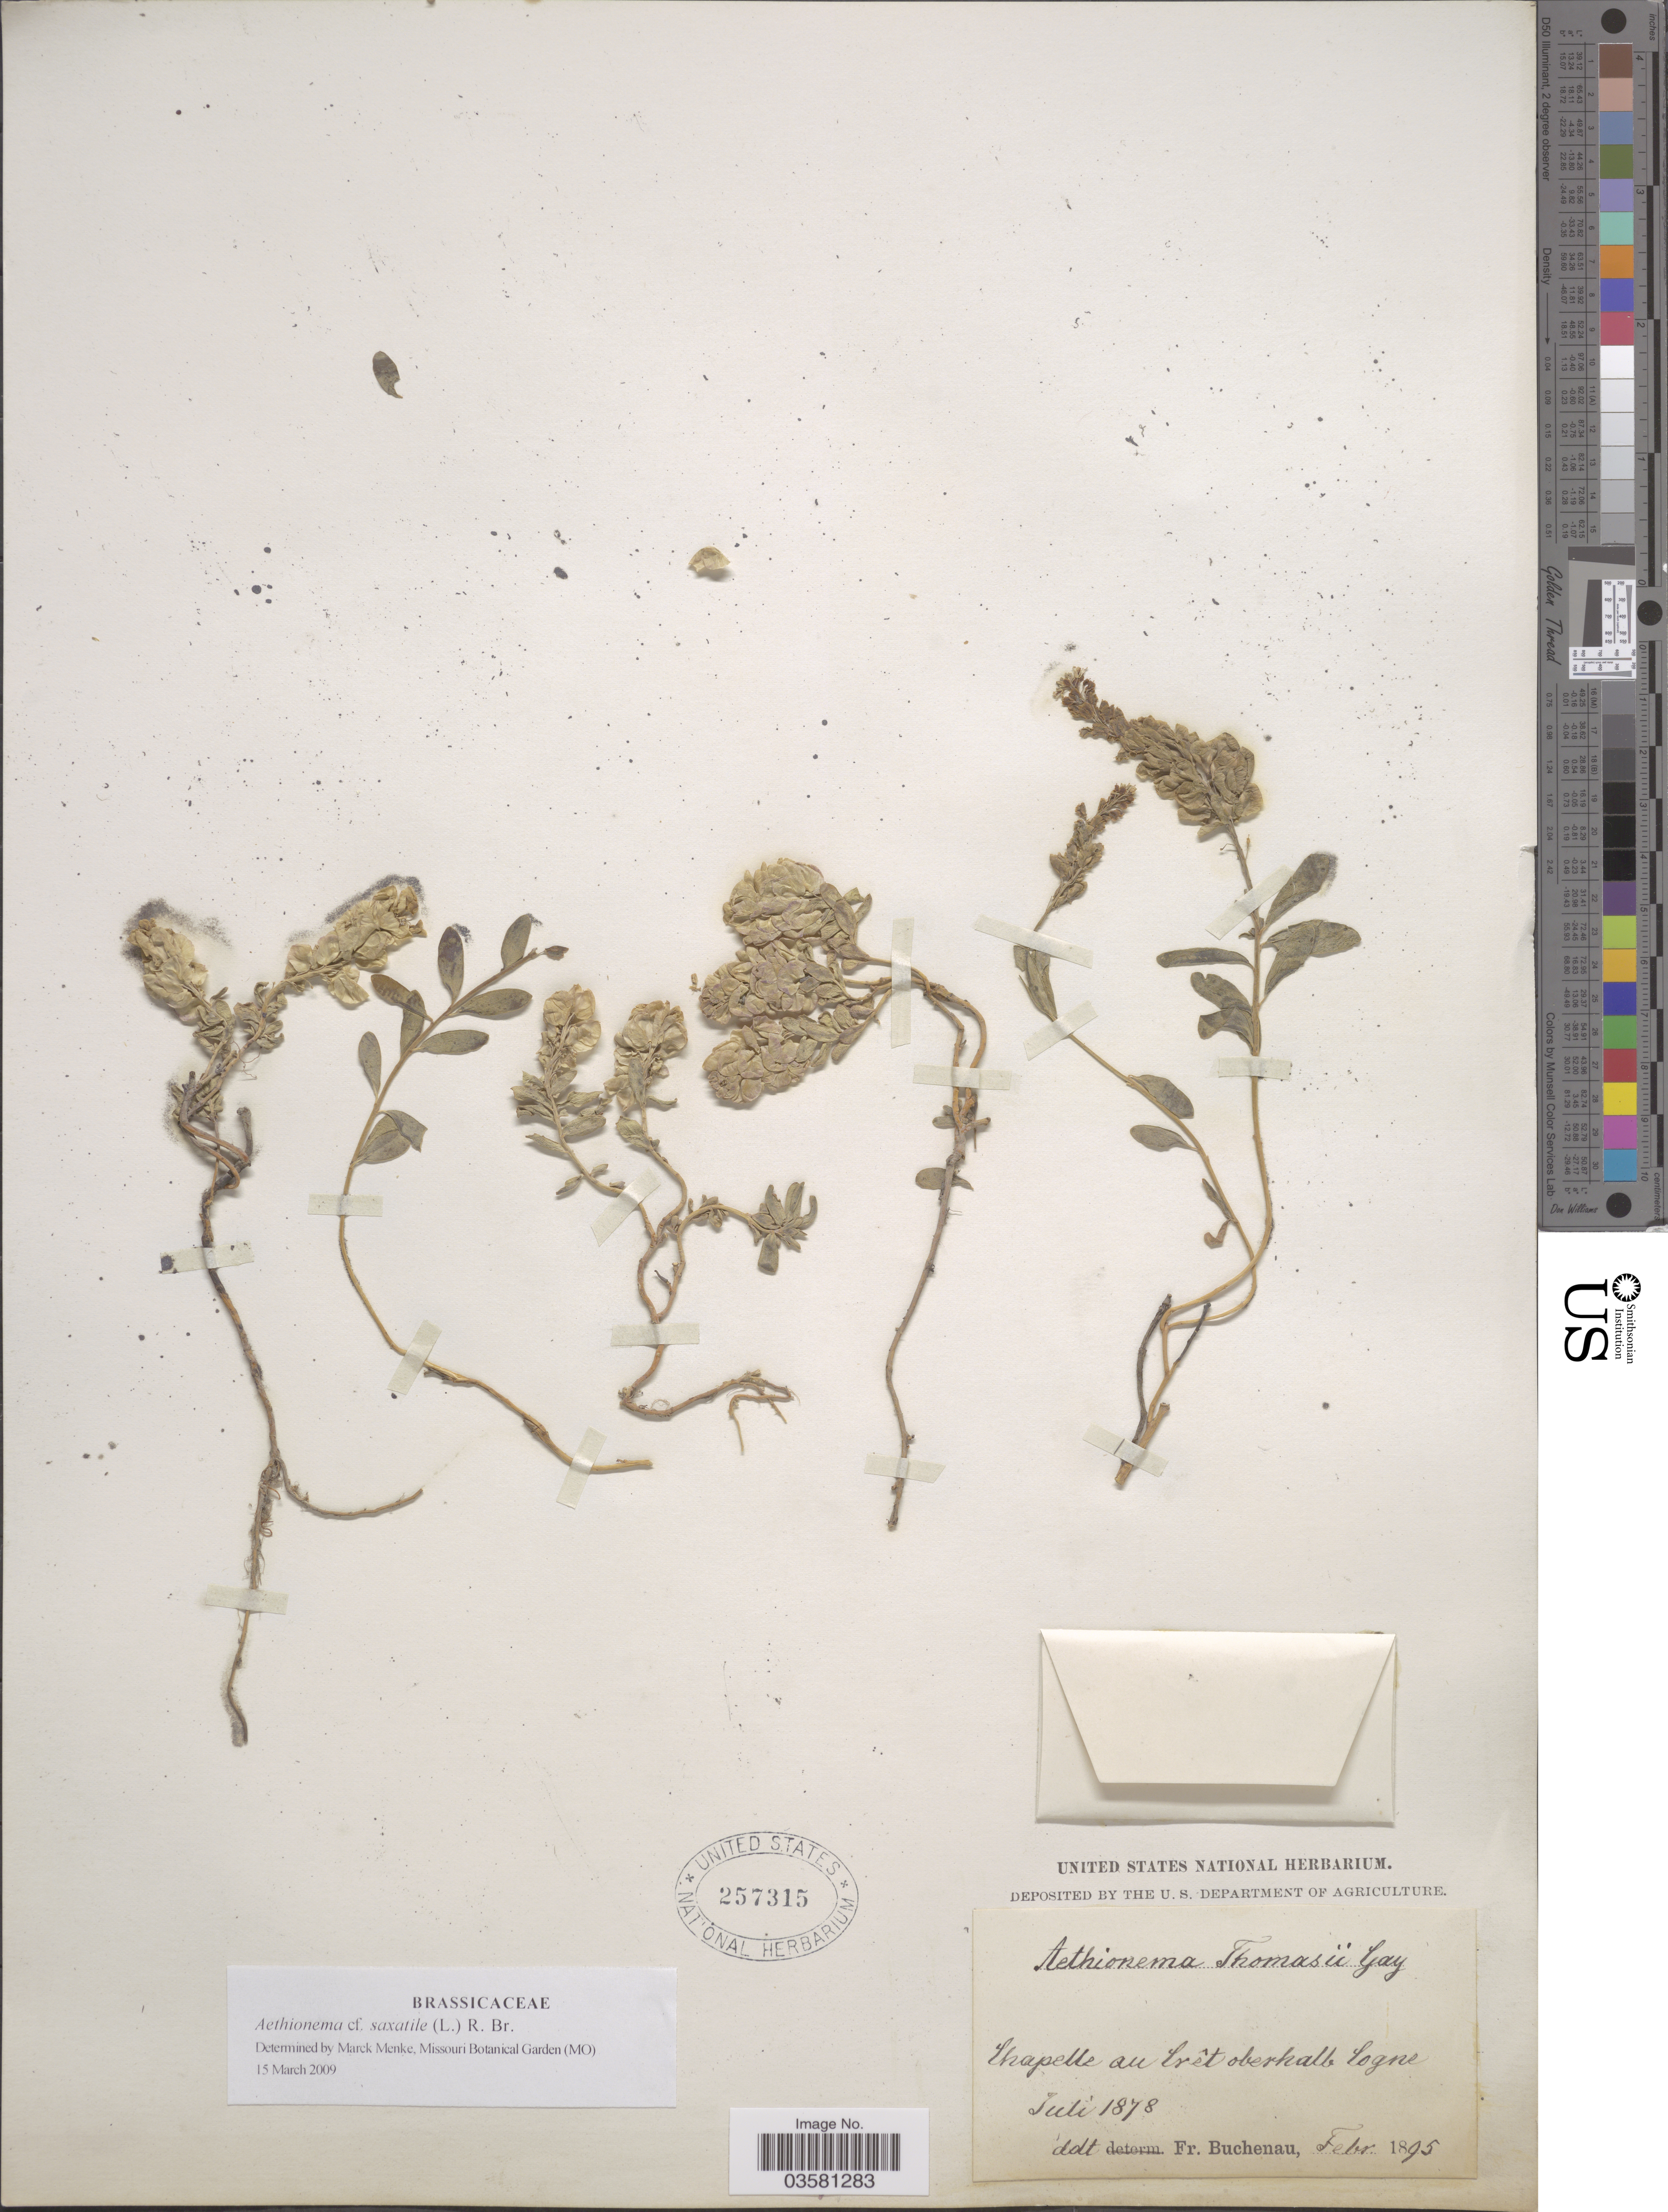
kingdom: Plantae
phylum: Tracheophyta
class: Magnoliopsida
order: Brassicales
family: Brassicaceae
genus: Aethionema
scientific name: Aethionema saxatile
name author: (L.) W.T. Aiton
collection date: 1878-07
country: Italy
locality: Chapelle au Crêt oberhalle Cogne.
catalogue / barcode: US 257315